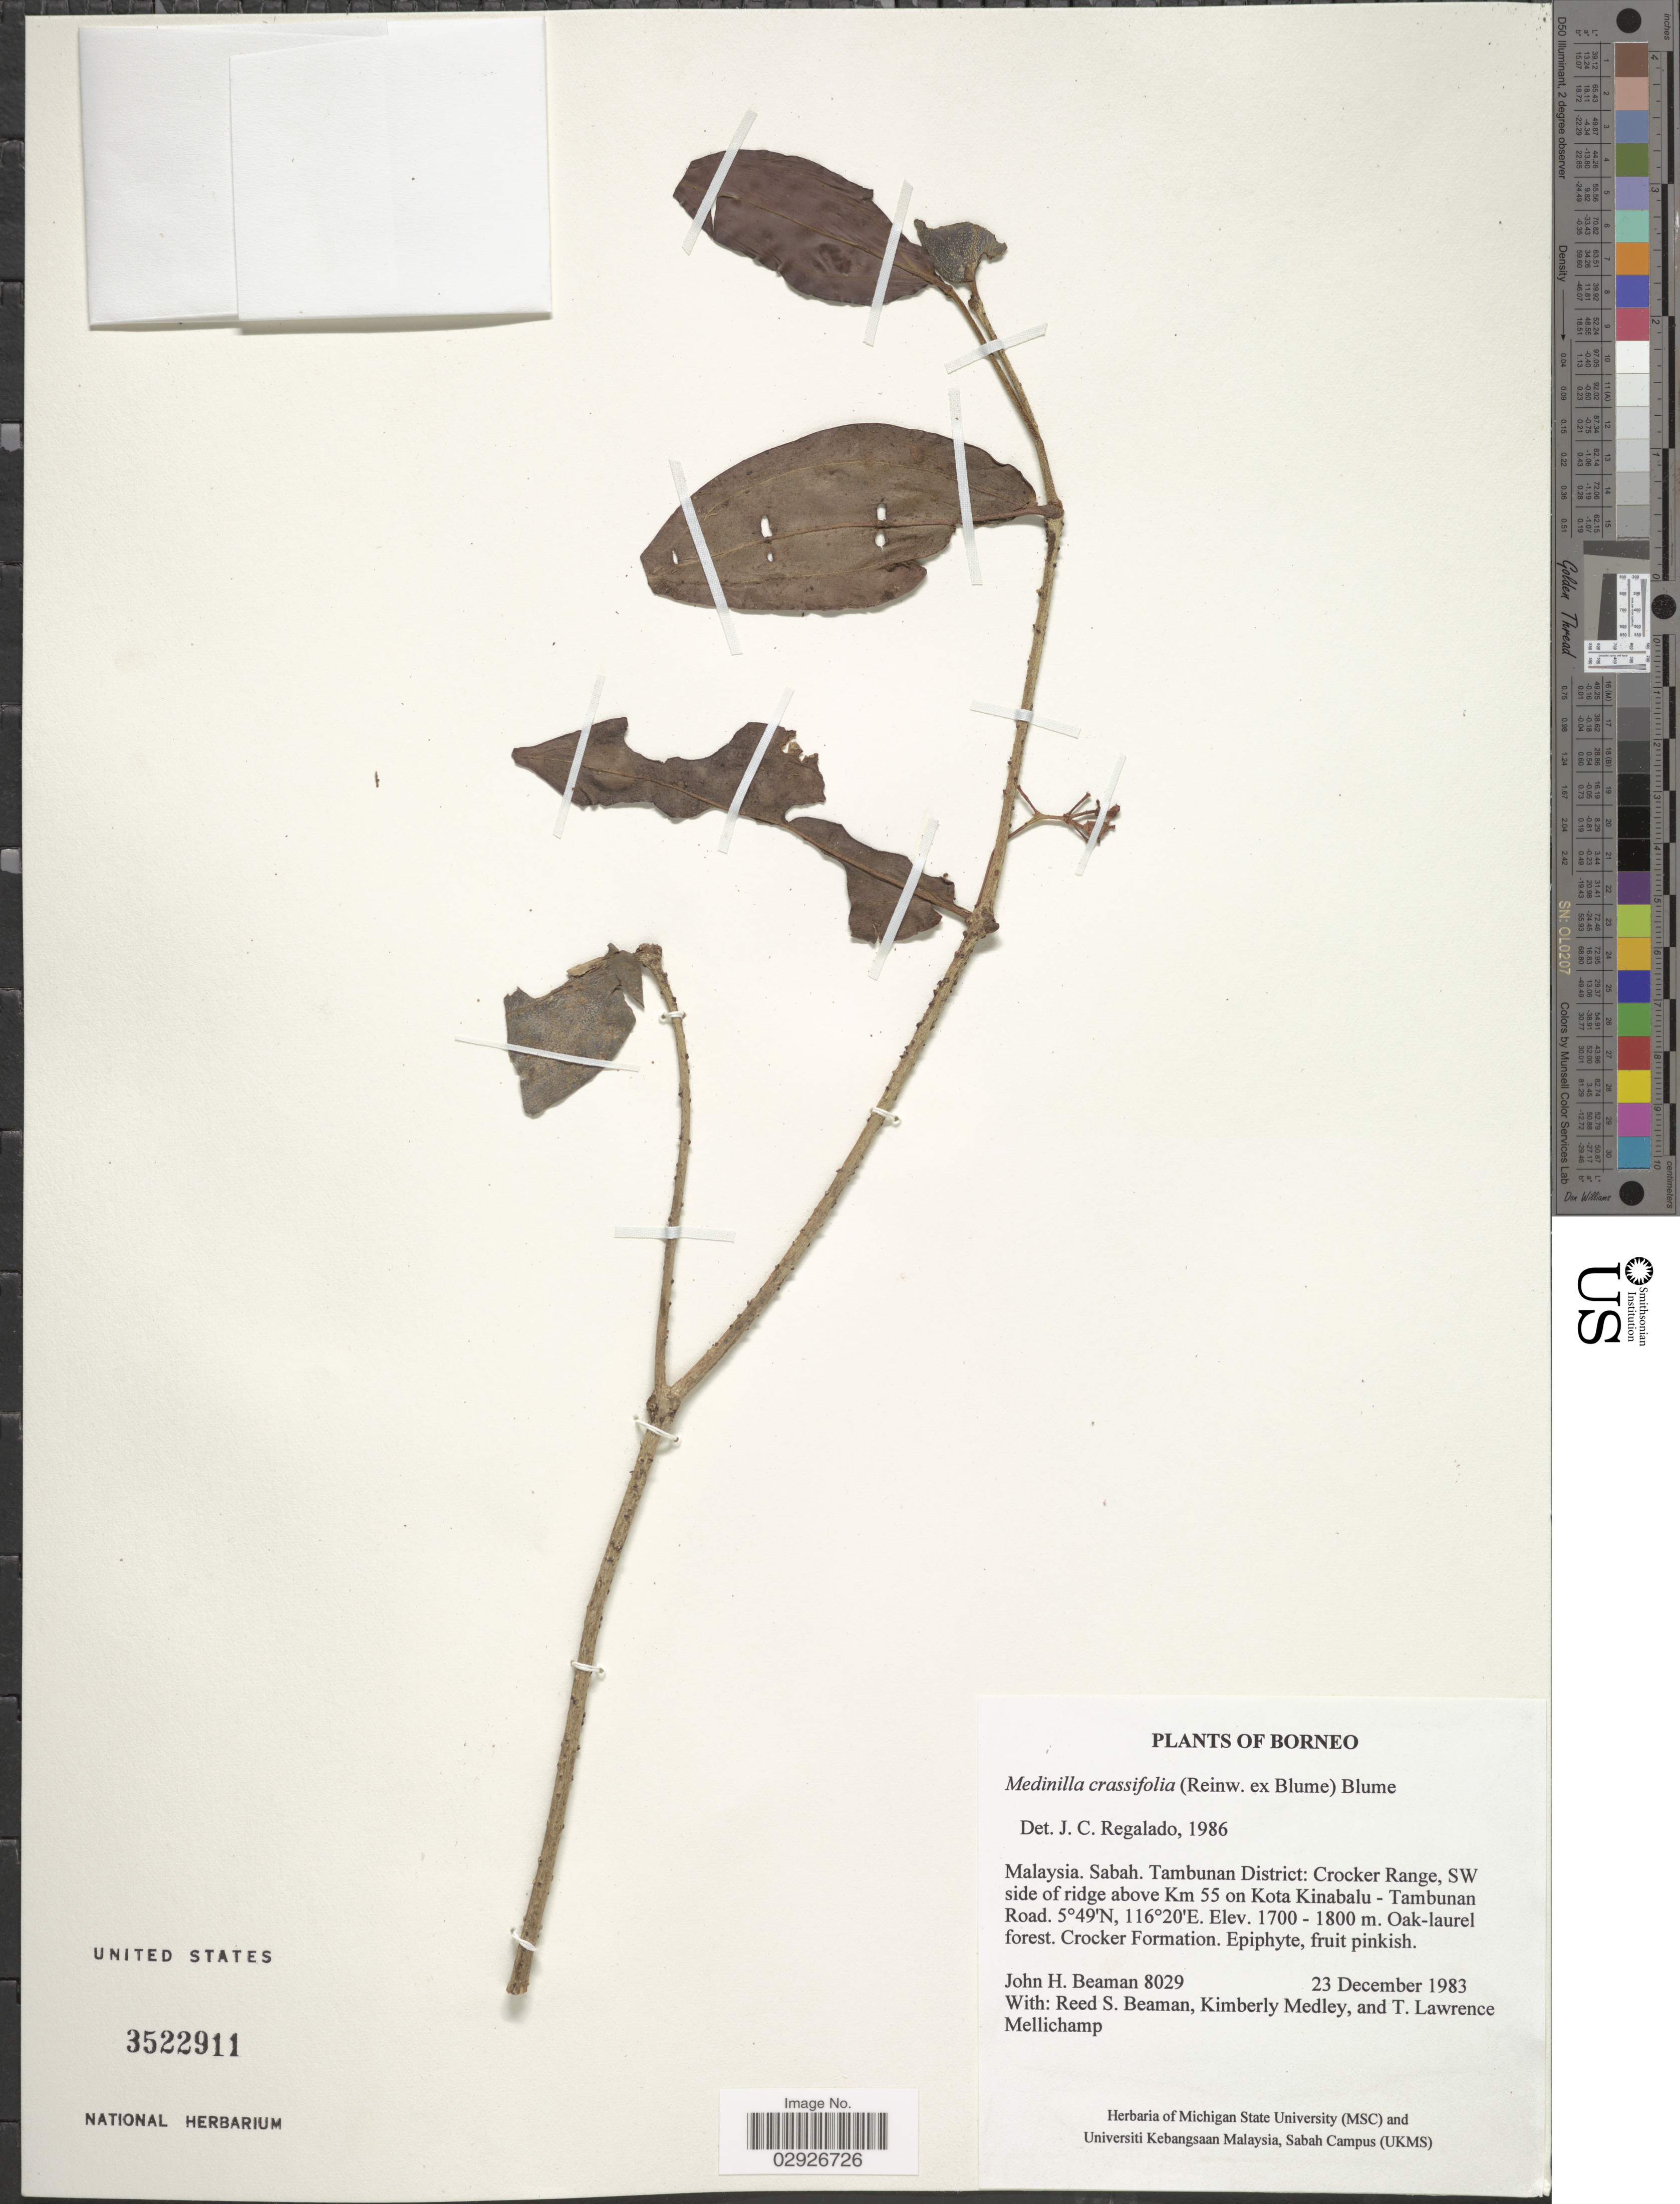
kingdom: Plantae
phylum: Tracheophyta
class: Magnoliopsida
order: Myrtales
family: Melastomataceae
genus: Medinilla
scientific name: Medinilla crassifolia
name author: Blume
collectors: J. H. Beaman, R. S. Beaman, K. Medley & T. L. Mellichamp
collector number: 8029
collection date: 1983-12-23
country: Malaysia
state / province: Sabah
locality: Borneo. Tambunan District: Crocker Range, SW side of ridge above Km 55 on Kota Kinabalu - Tambunan Road.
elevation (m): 1700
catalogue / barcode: US 3522911